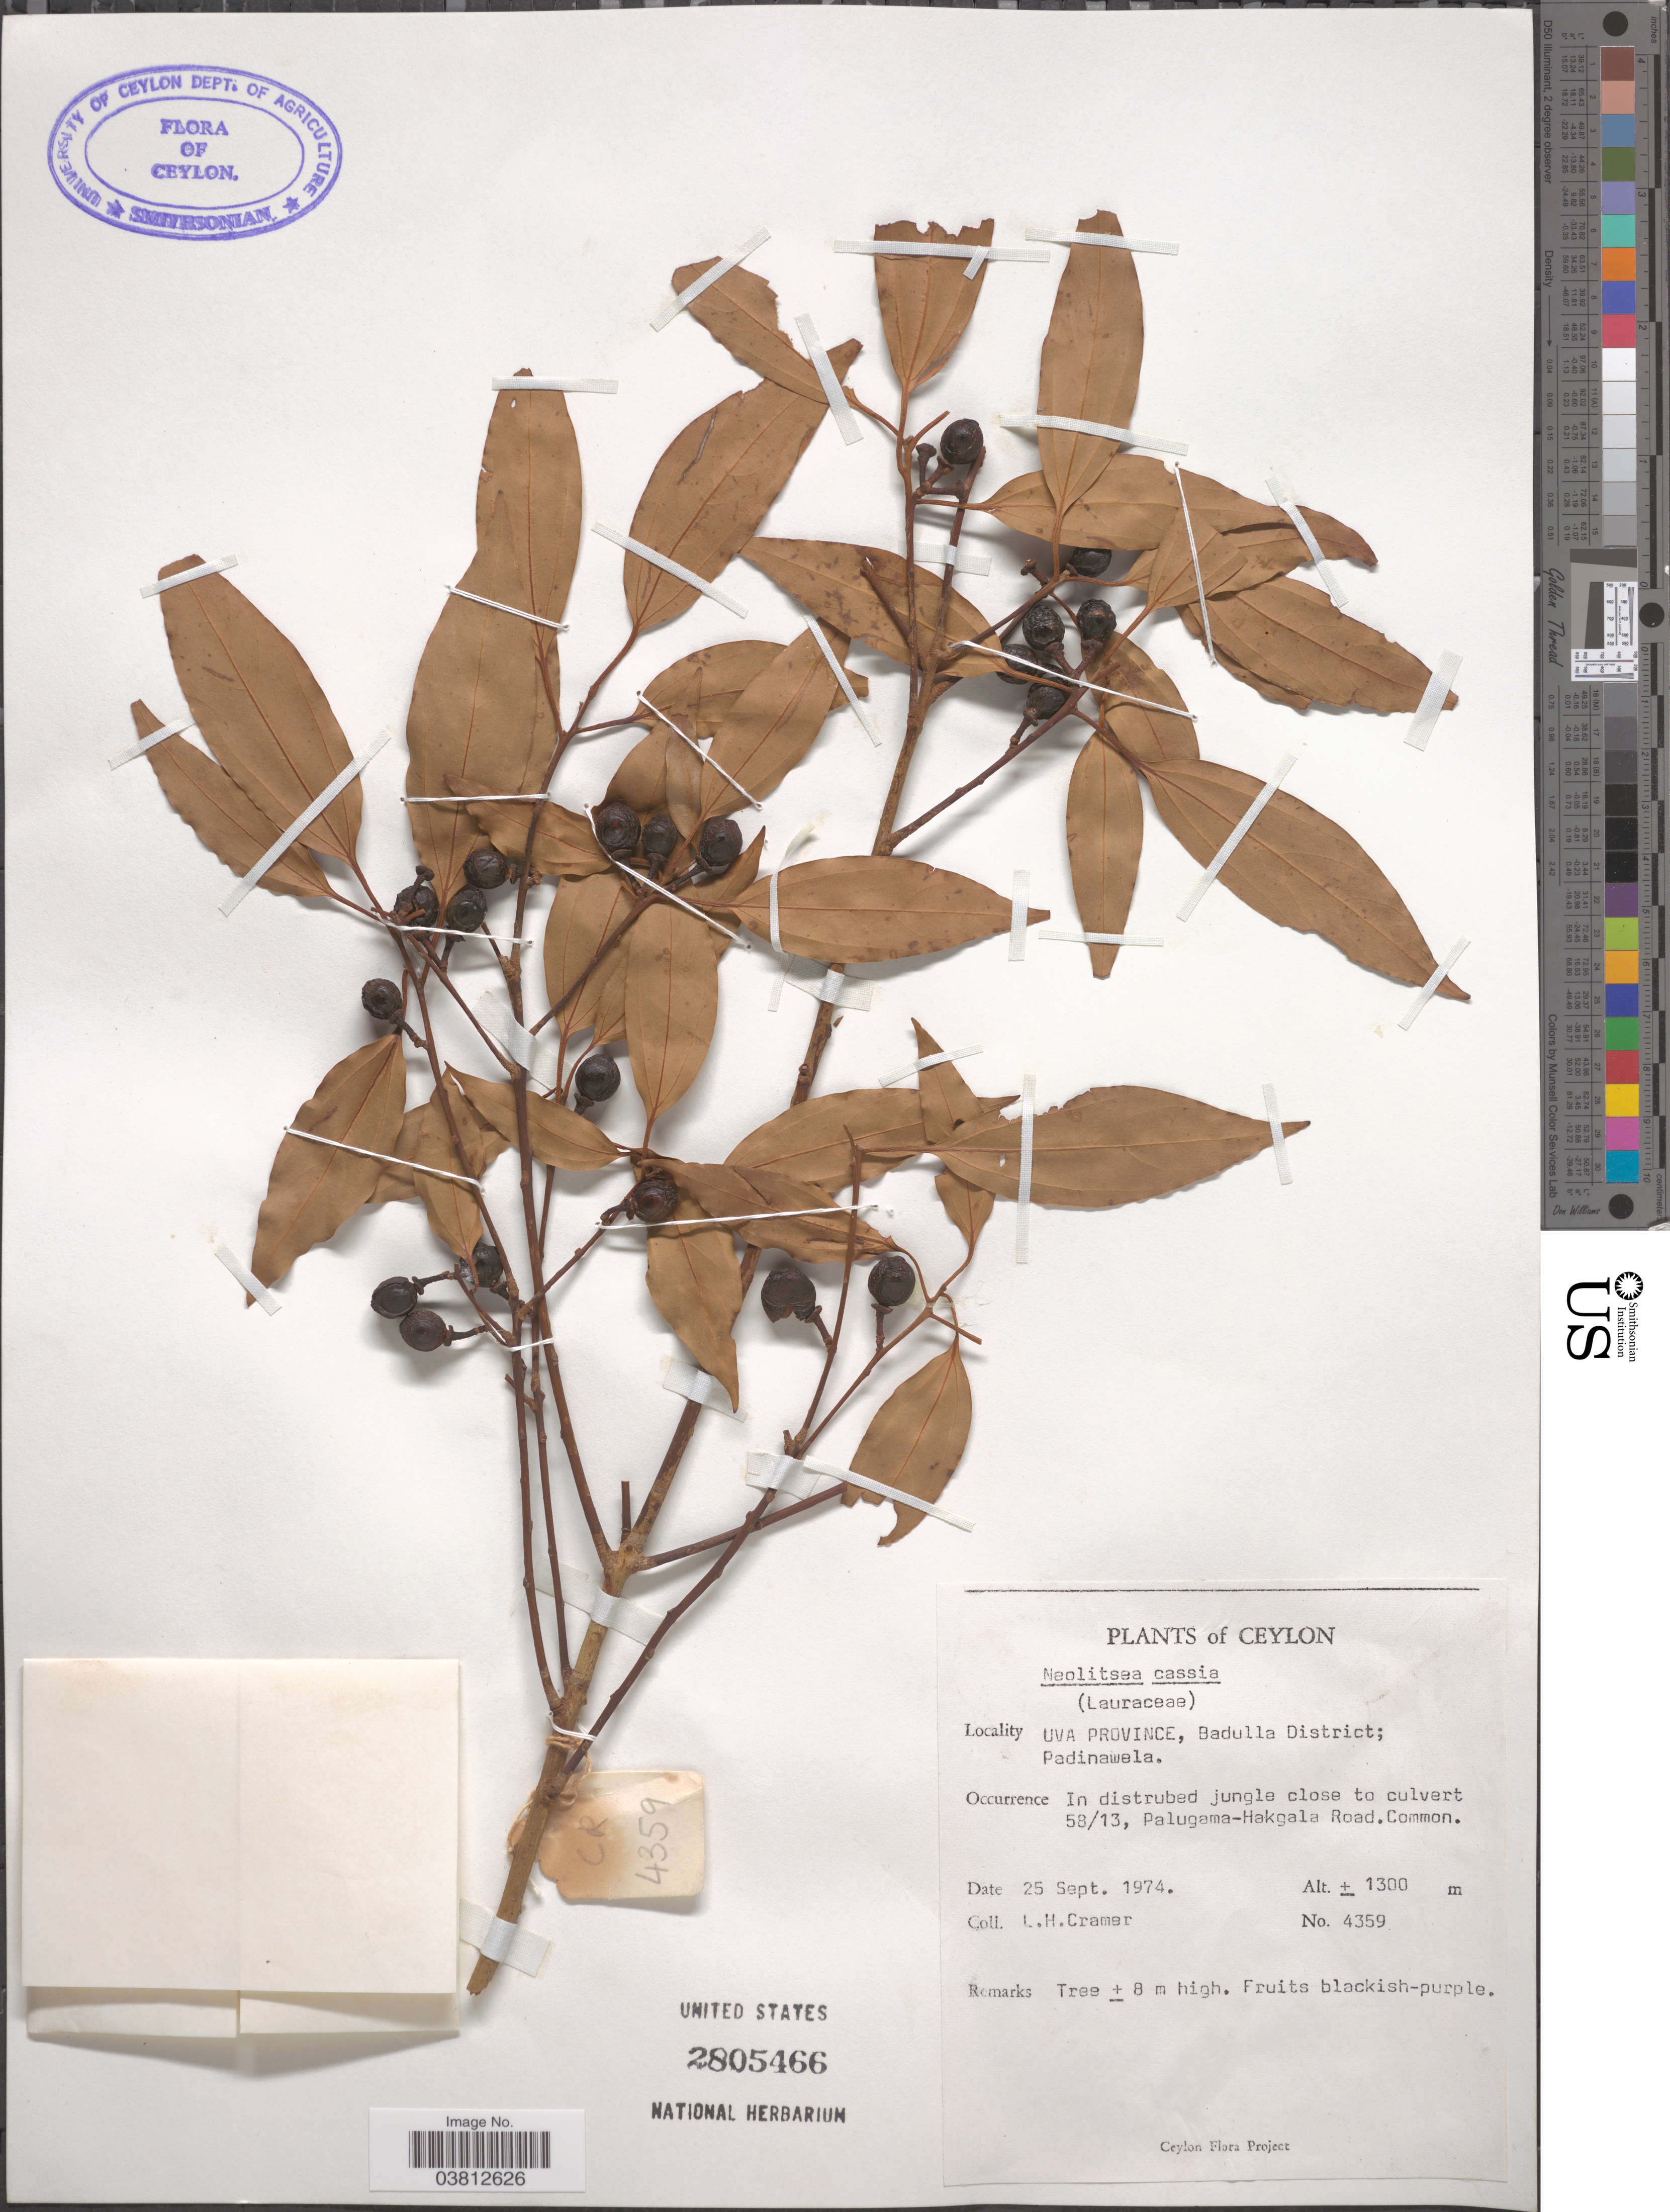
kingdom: Plantae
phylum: Tracheophyta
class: Magnoliopsida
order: Laurales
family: Lauraceae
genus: Neolitsea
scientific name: Neolitsea cassia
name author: (L.) Kosterm.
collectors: L. H. Cramer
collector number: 4359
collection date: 1974-09-25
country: Sri Lanka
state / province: Uva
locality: Ceylon. Badulla District; Padinawela.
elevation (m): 1300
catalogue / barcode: US 2805466